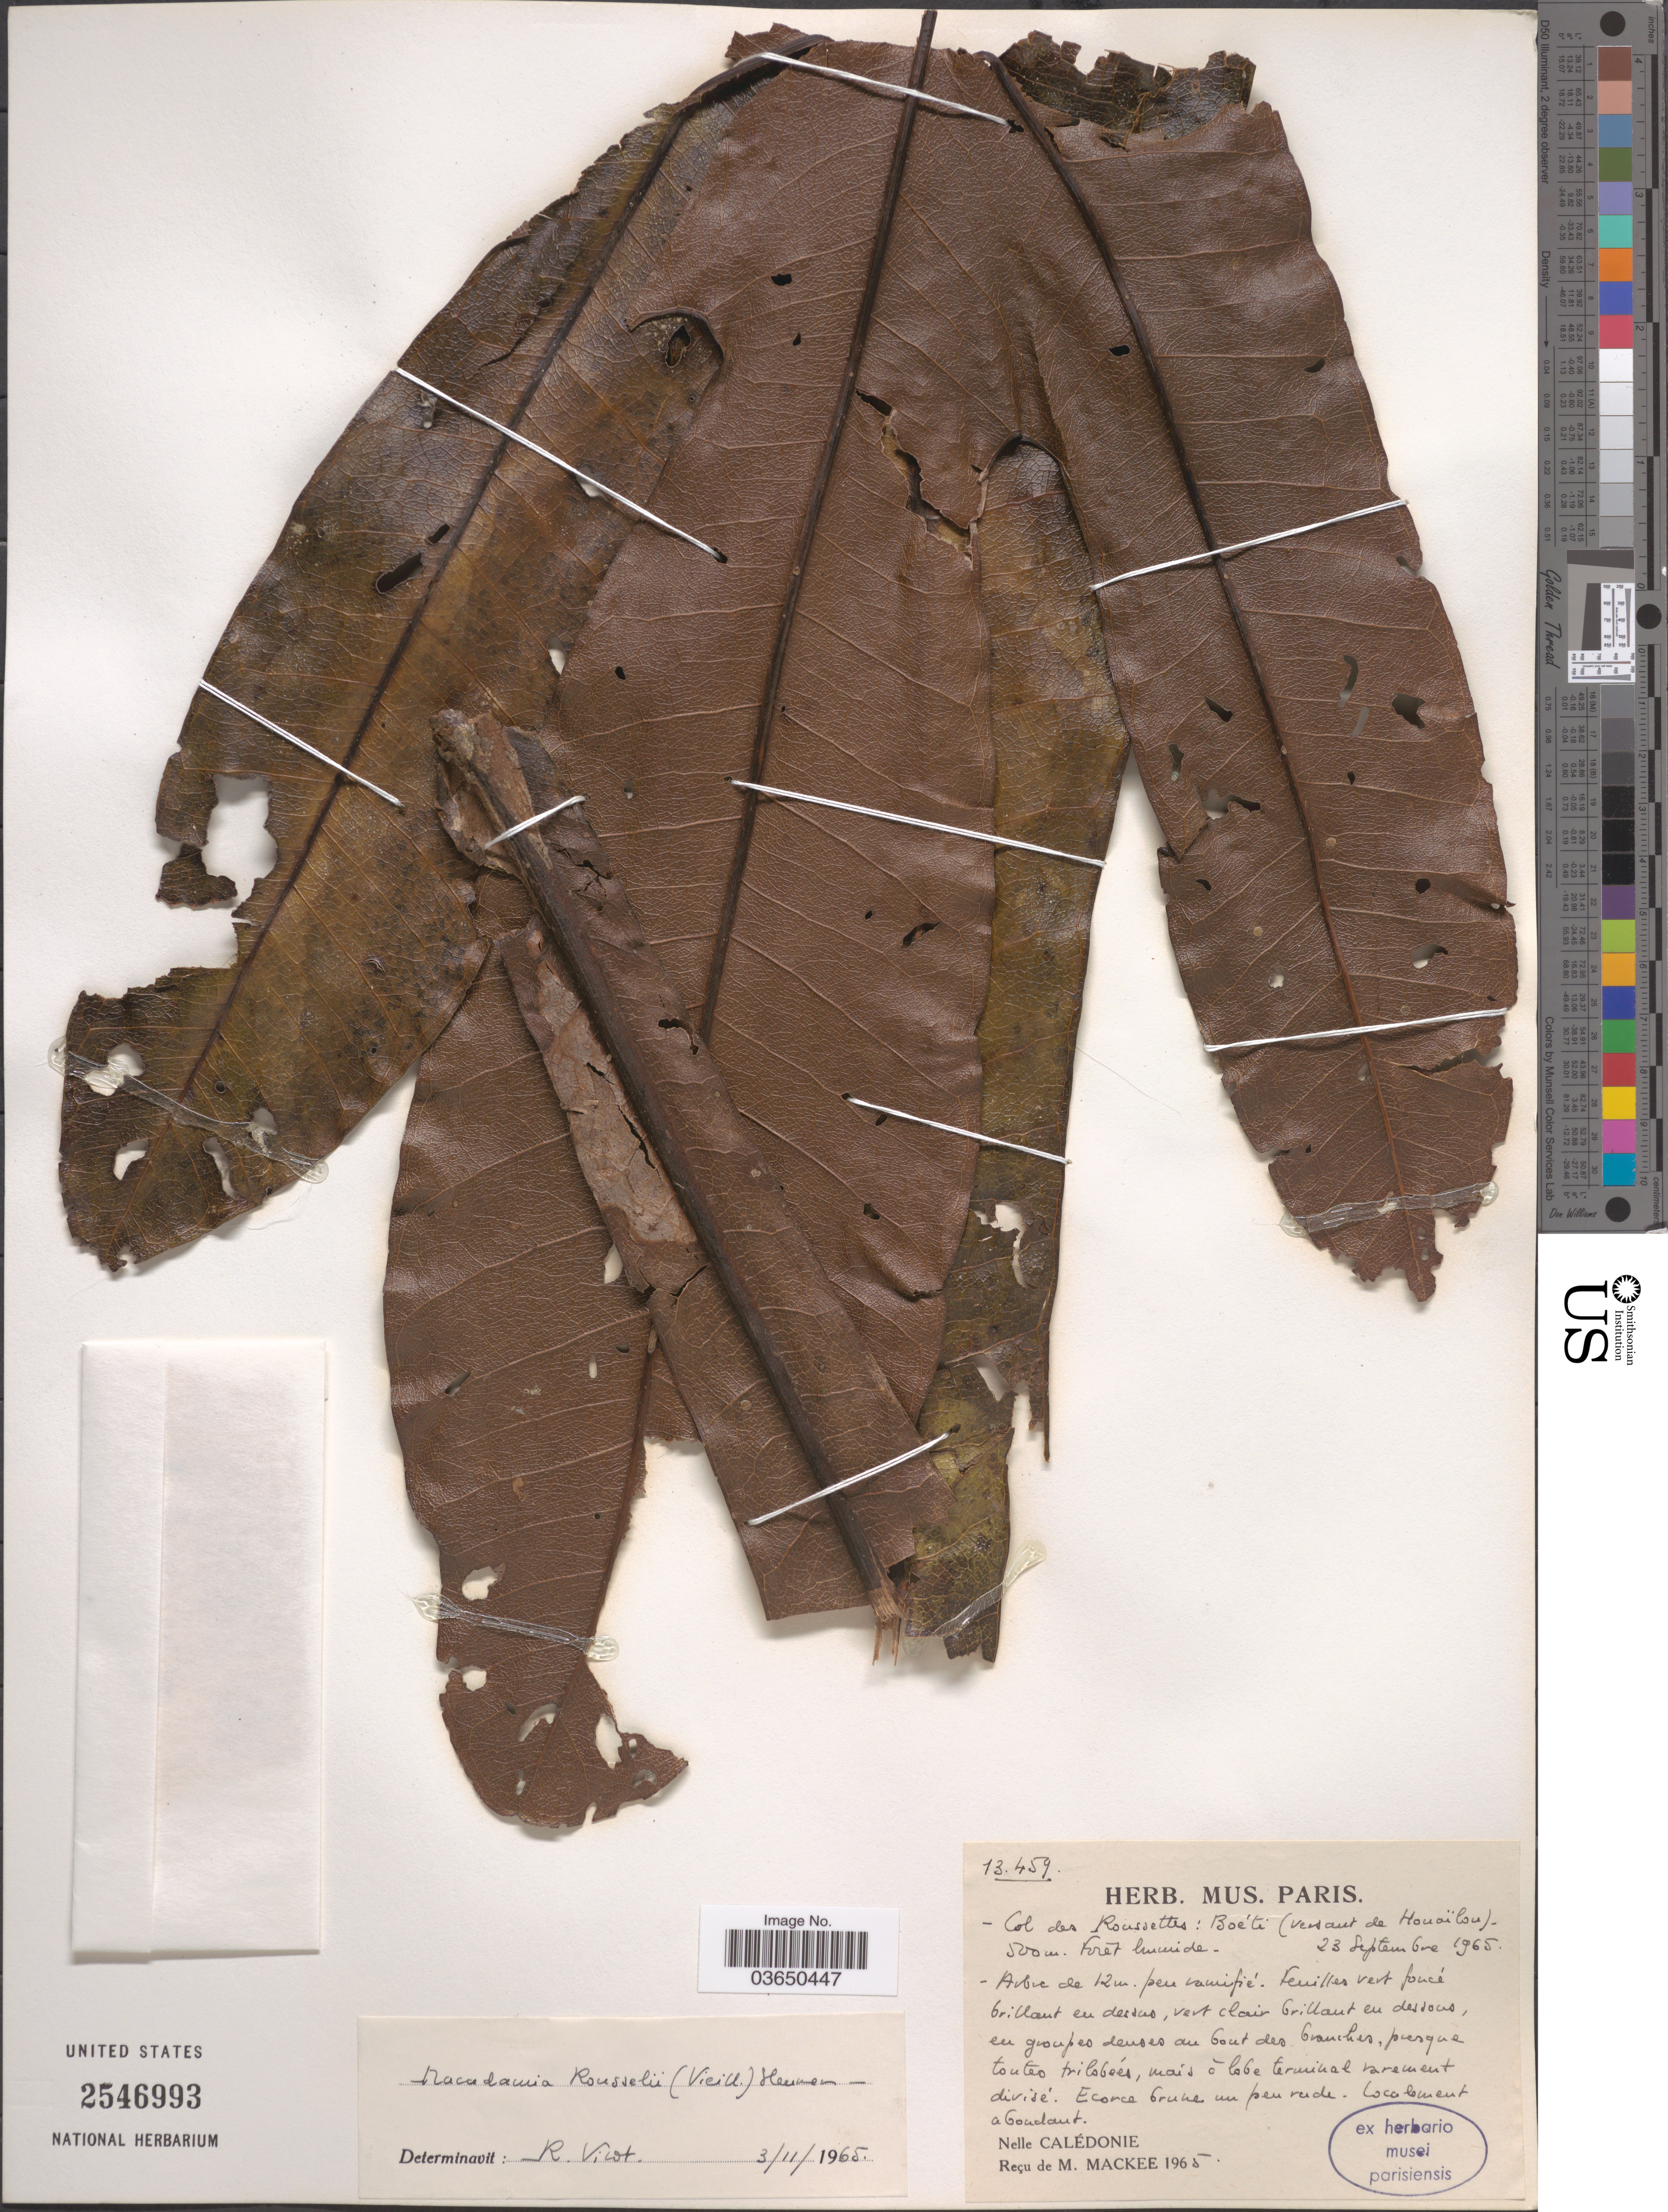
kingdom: Plantae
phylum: Tracheophyta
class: Magnoliopsida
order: Proteales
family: Proteaceae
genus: Macadamia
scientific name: Macadamia rousselii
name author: (Vieill.) Sleumer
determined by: Strong, Mark T., (BOT), Smithsonian Institution - National Museum of Natural History (UNITED STATES)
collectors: M. Mackee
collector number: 13459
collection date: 1965-09-23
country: New Caledonia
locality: Col des Roussettes: Boéti (versant de Houaïlou). Nelle Calédonie.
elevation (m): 500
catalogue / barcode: US 2546993